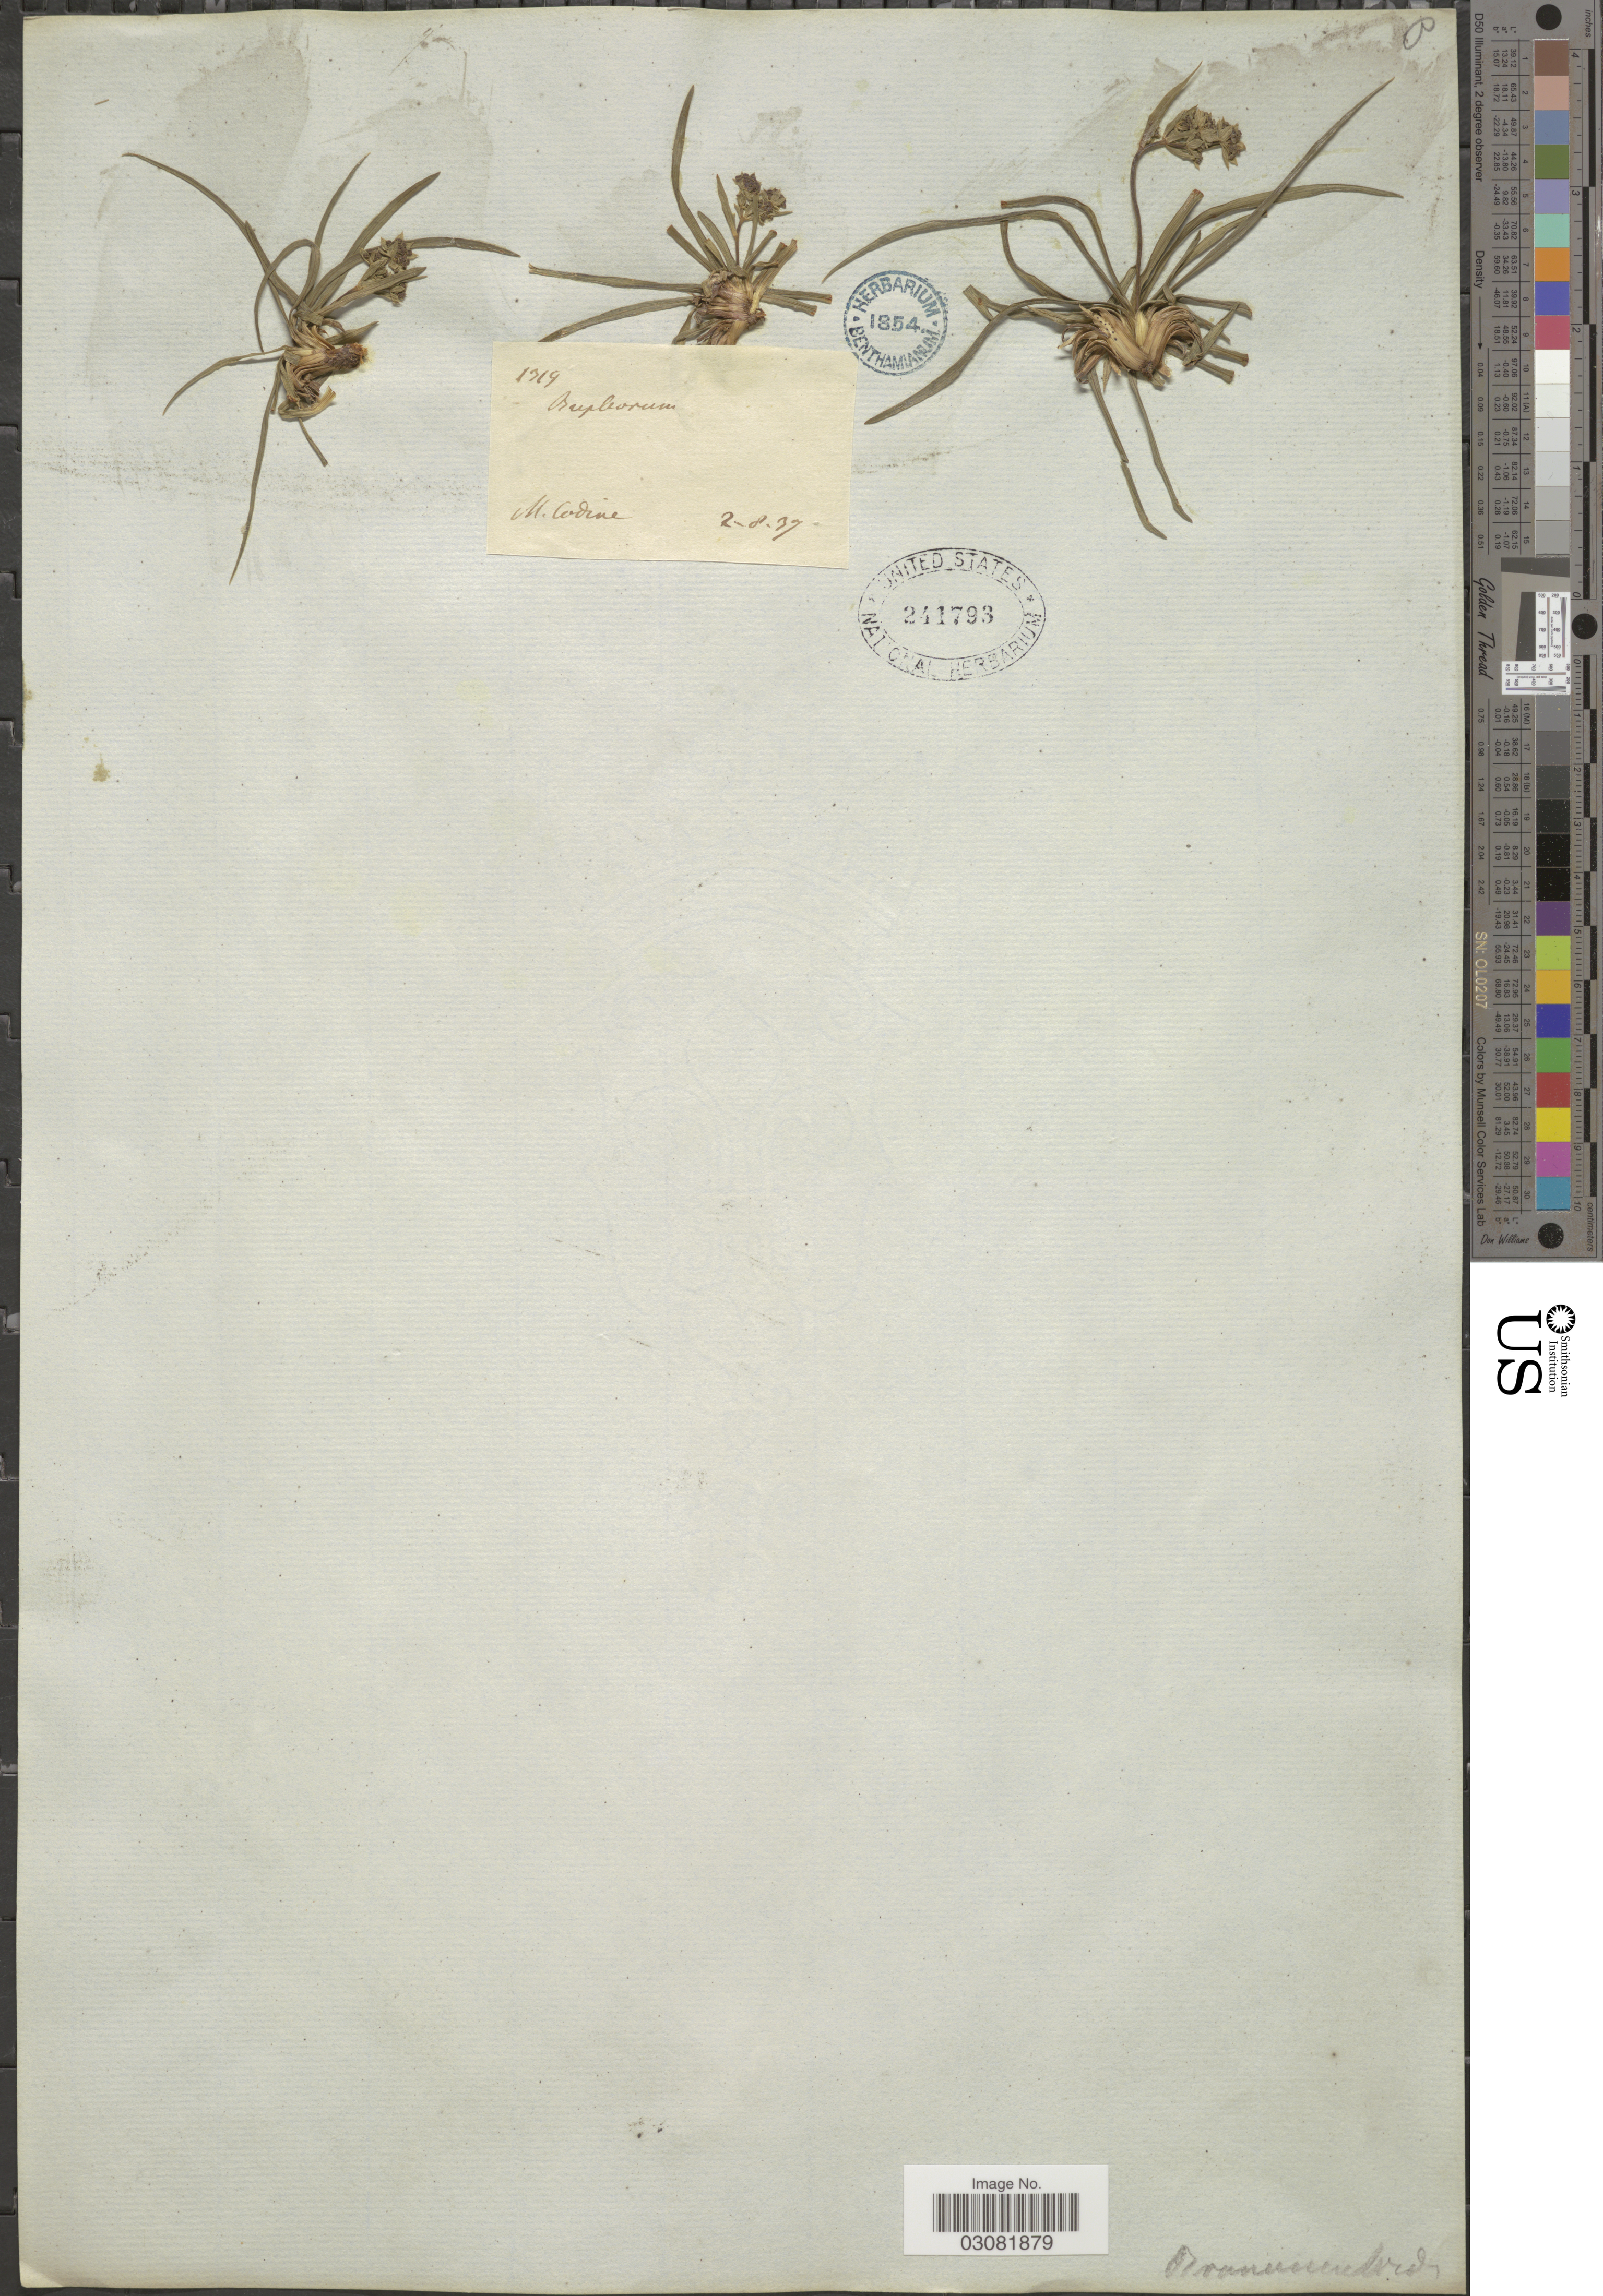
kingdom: Plantae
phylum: Tracheophyta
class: Magnoliopsida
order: Apiales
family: Apiaceae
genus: Bupleurum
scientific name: Bupleurum ranunculoides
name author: L.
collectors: M. Codine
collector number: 1319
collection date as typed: Transcribed d/m/y: 2/8/37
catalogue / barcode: US 241793